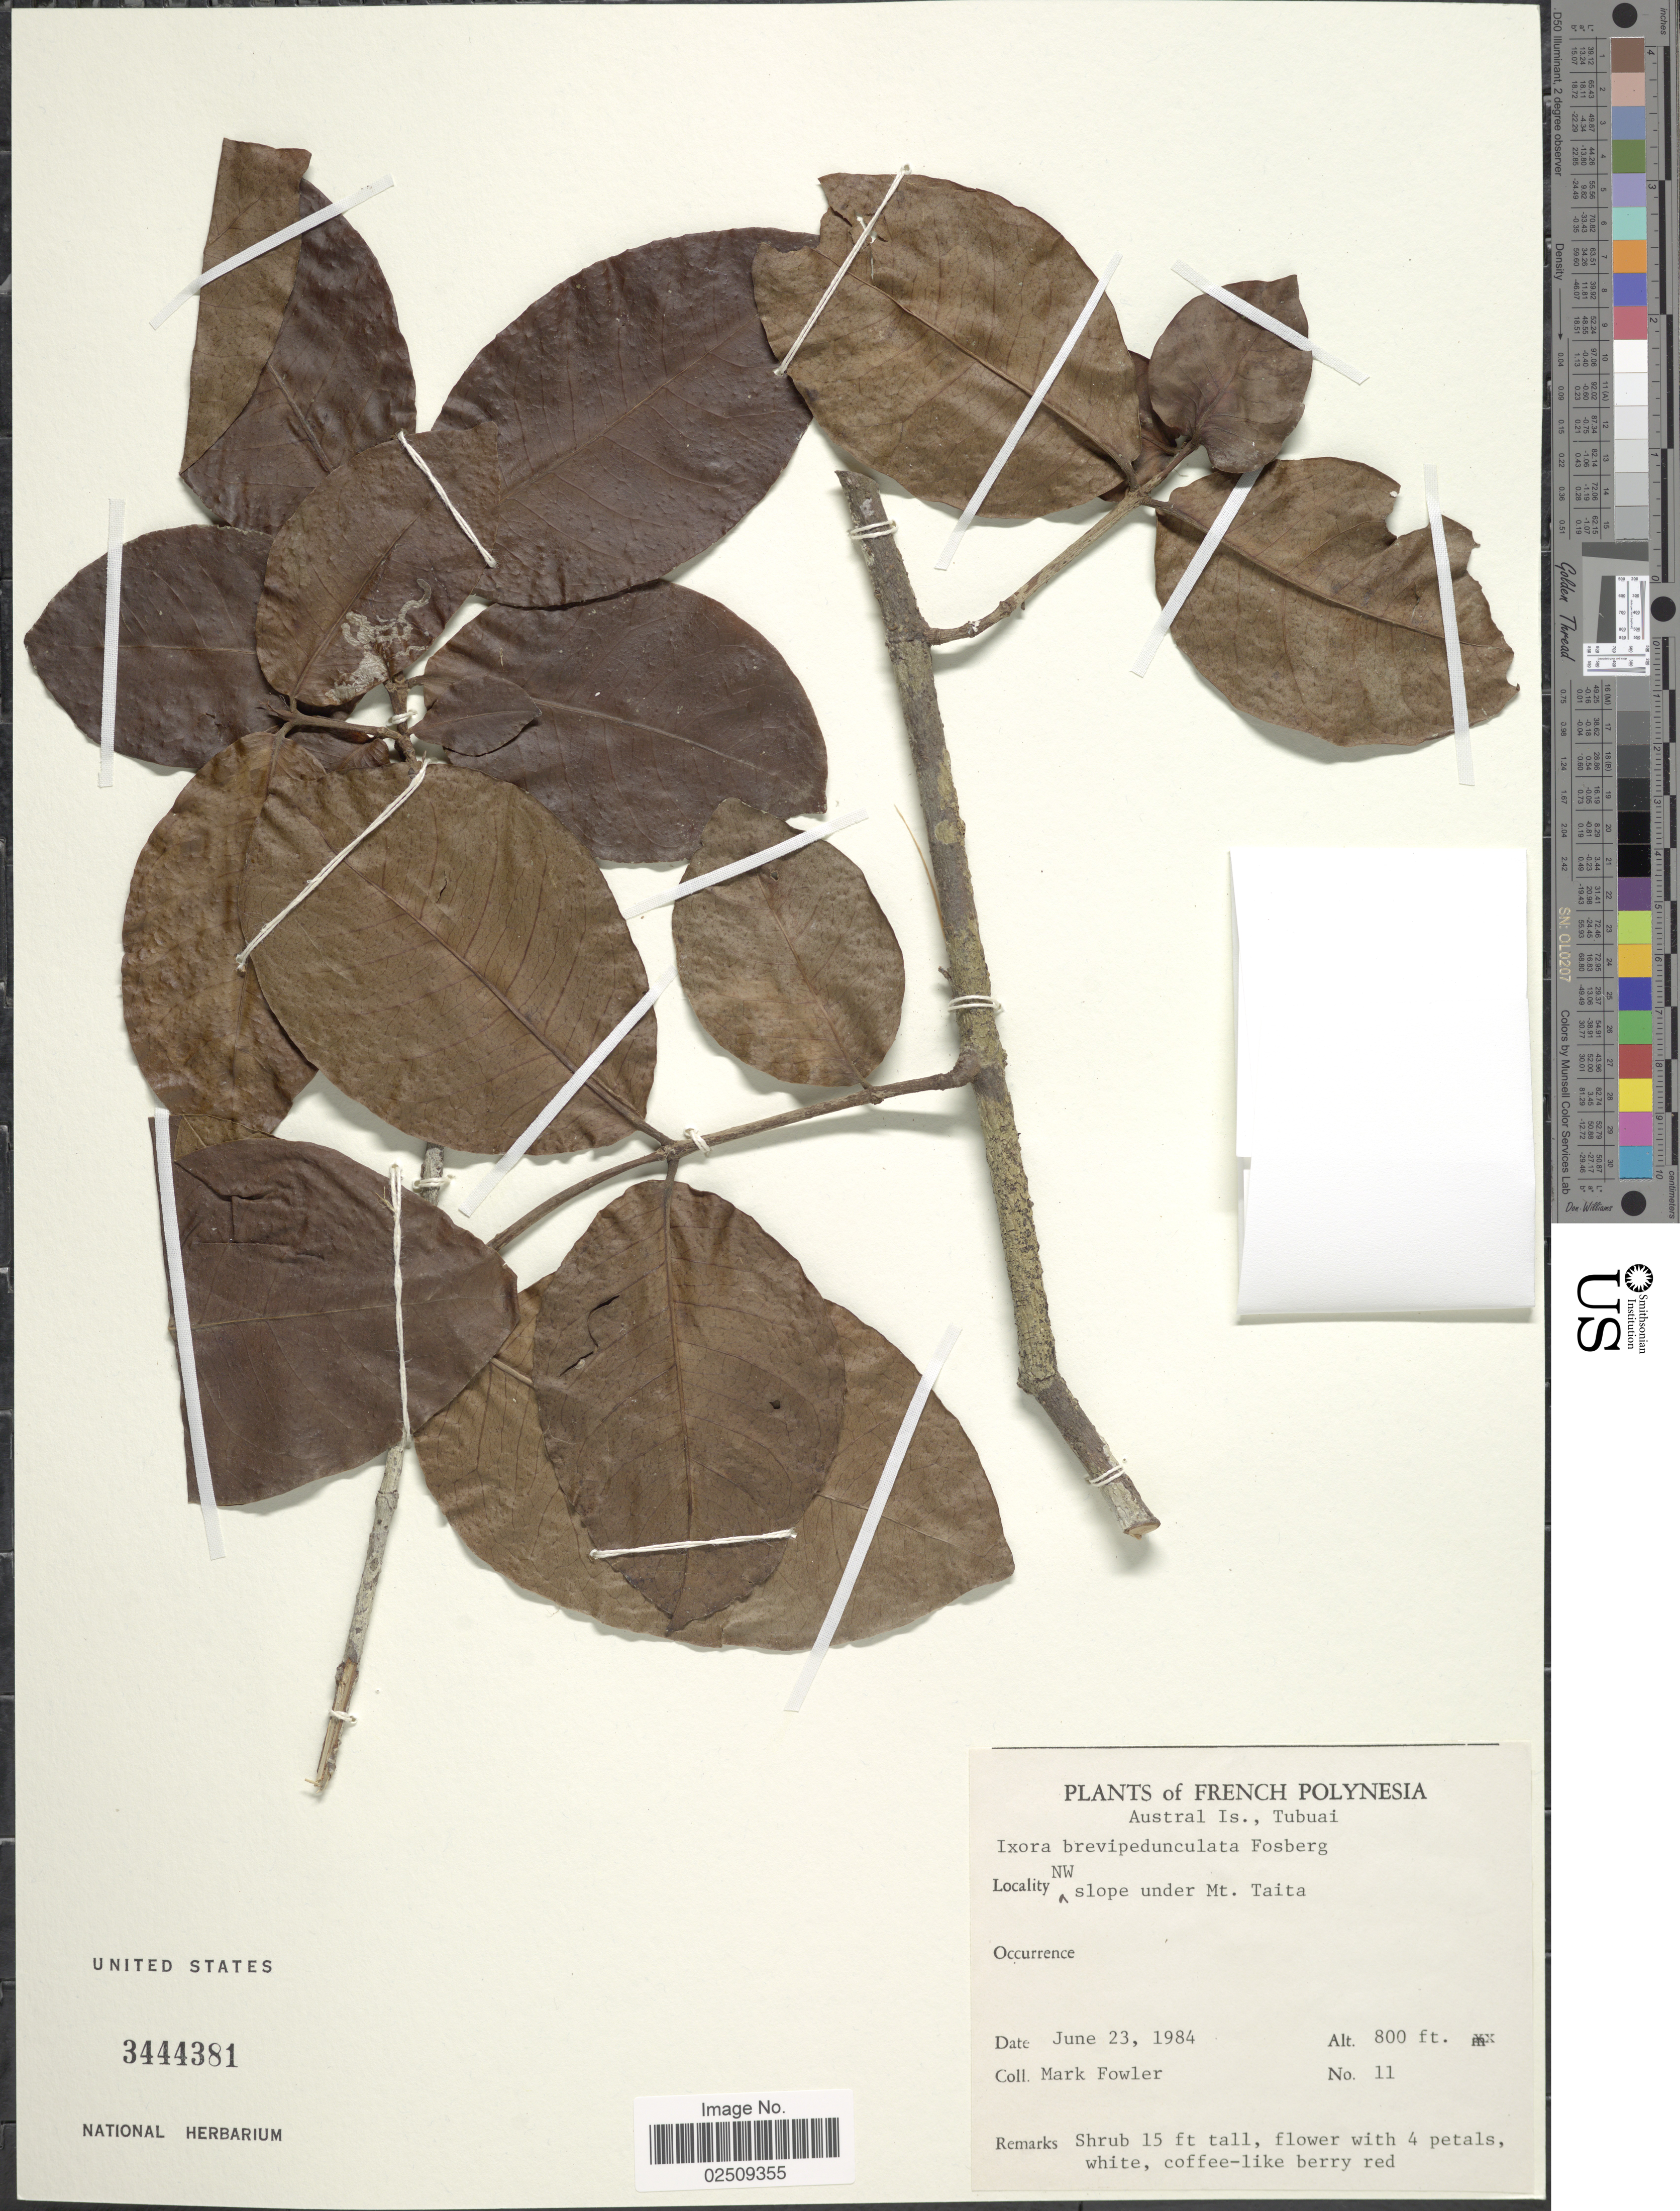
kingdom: Plantae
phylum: Tracheophyta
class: Magnoliopsida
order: Gentianales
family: Rubiaceae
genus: Ixora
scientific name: Ixora brevipedunculata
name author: Fosberg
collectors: M. Fowler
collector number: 11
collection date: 1984-06-23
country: French Polynesia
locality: Austral Is., Tubuai. NW slope under Mt. Taita.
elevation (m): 244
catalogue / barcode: US 3444381